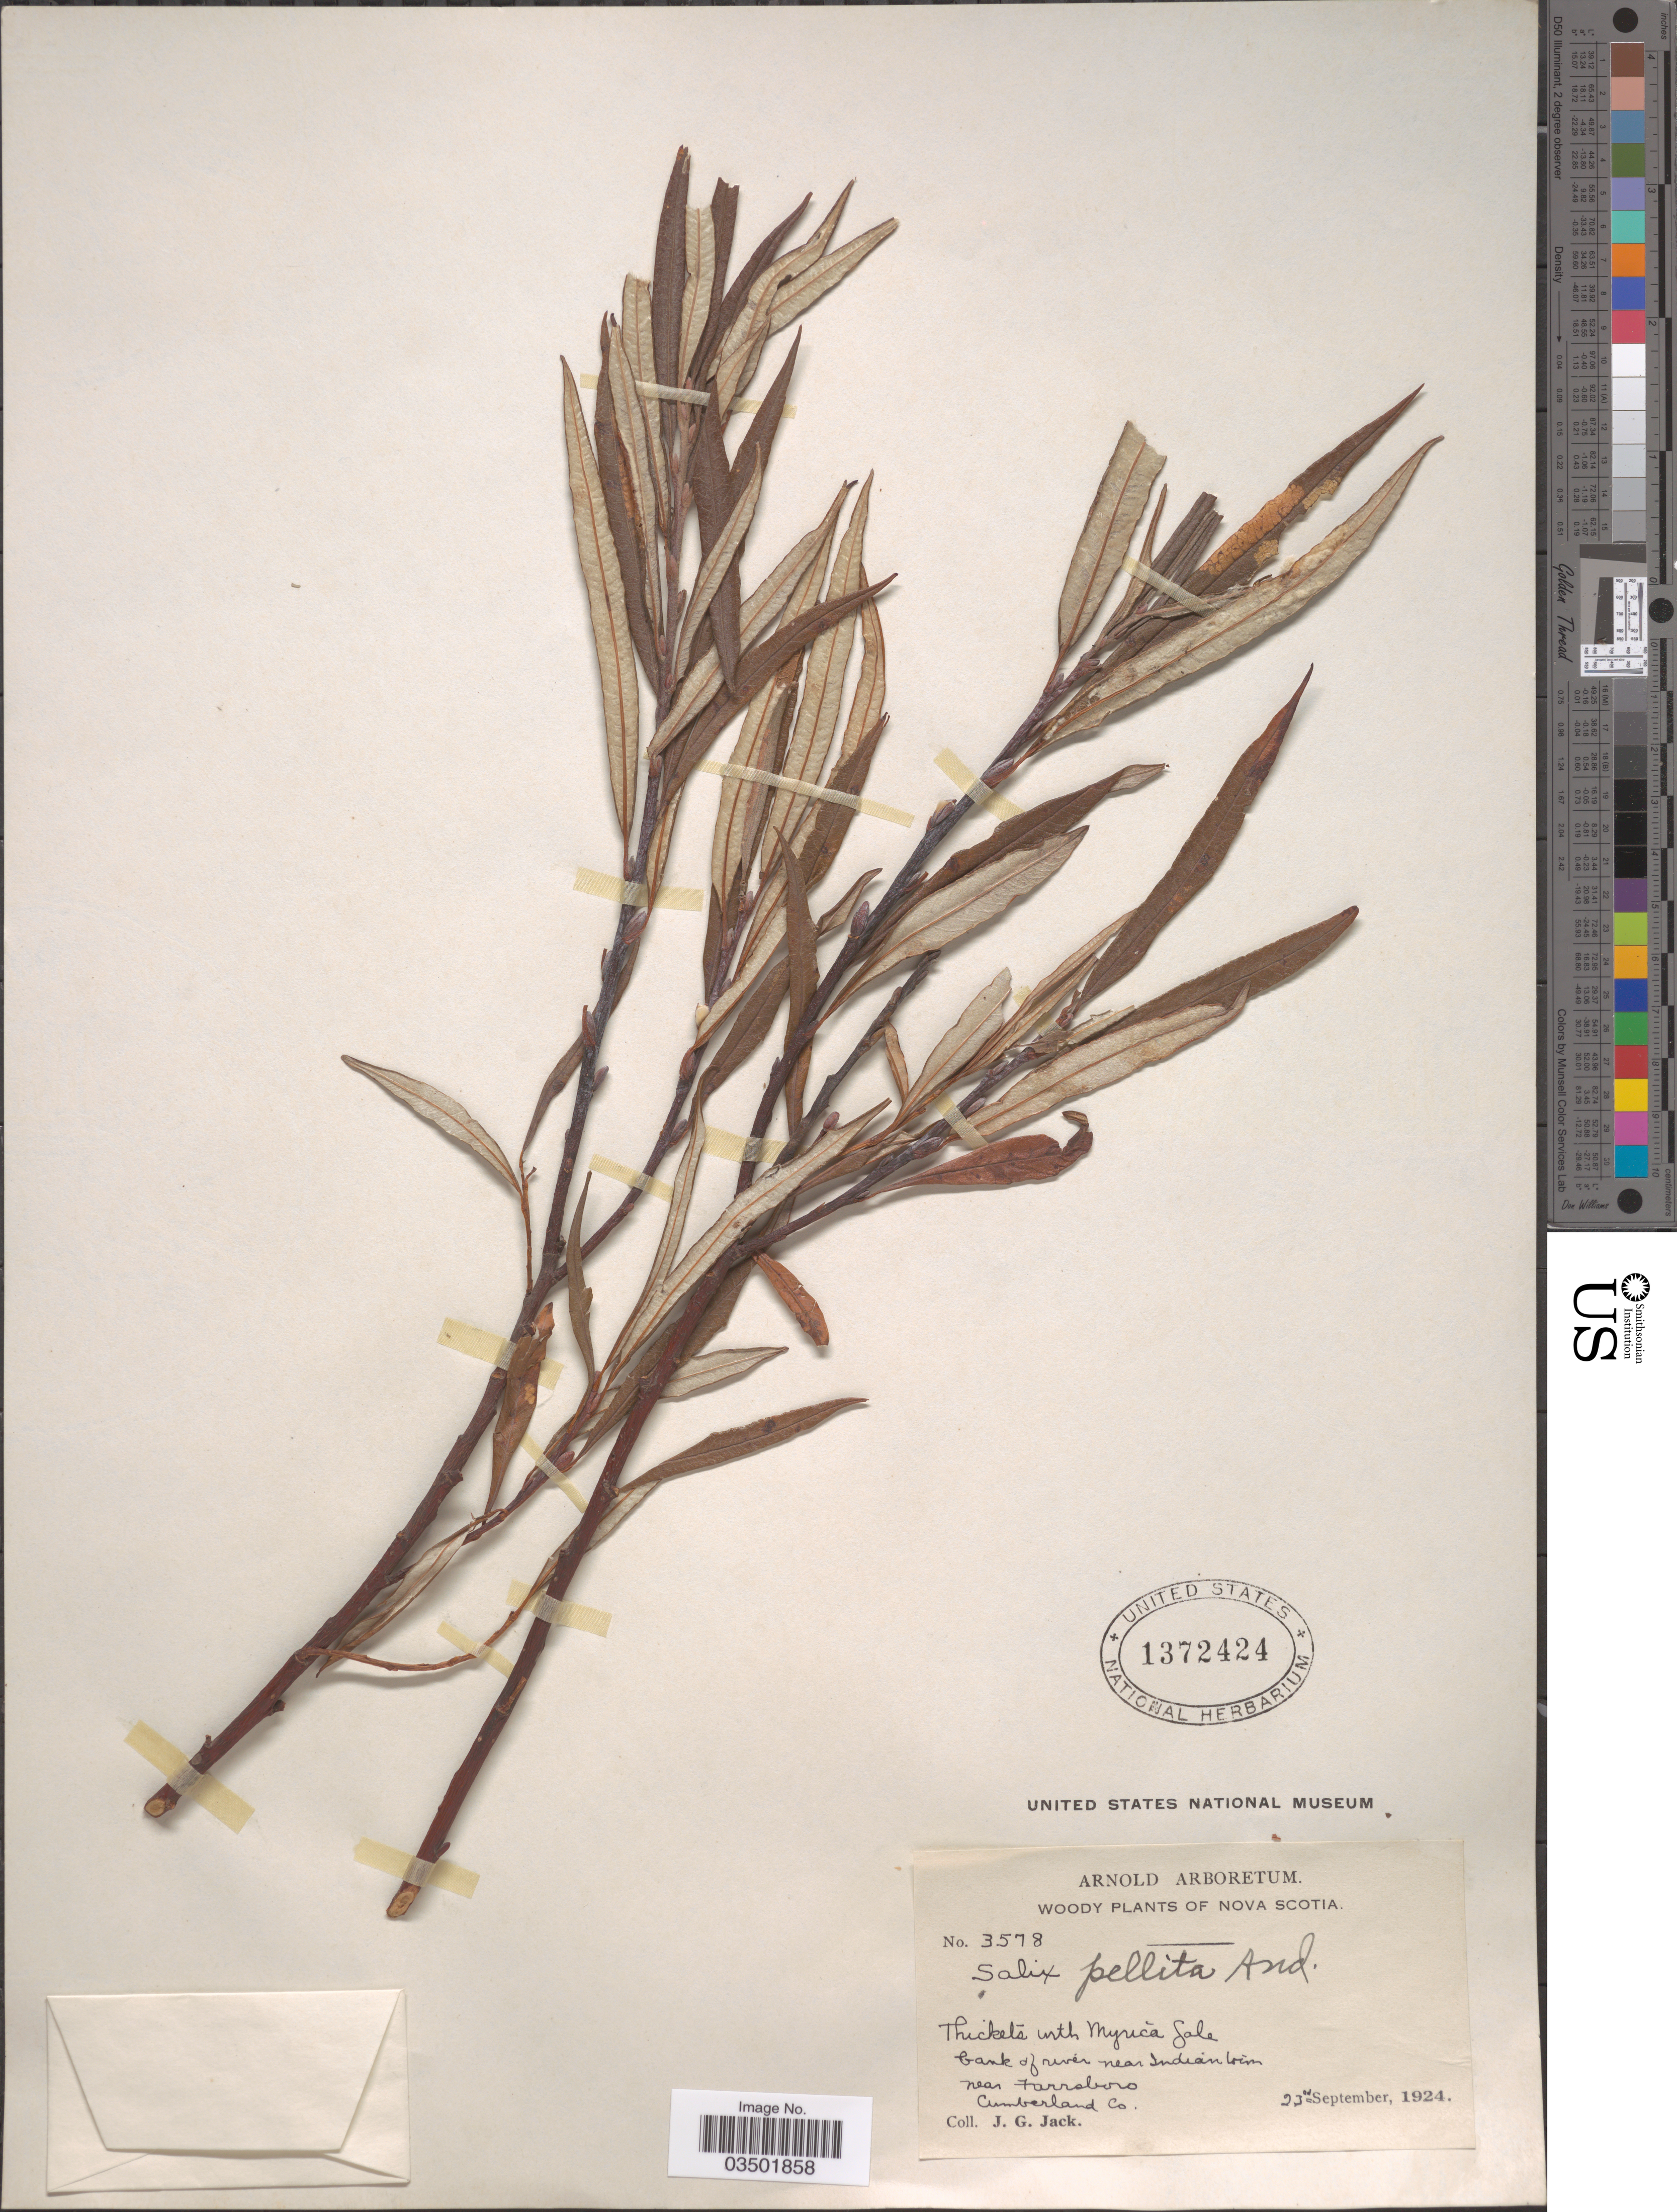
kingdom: Plantae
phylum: Tracheophyta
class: Magnoliopsida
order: Malpighiales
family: Salicaceae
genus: Salix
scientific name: Salix pellita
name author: (Andersson) Bebb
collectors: J. G. Jack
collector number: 3578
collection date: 1924-09-23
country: Canada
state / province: Nova Scotia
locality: Bank of river near Indian town near Parrsboro, Cumberland Co.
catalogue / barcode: US 1372424